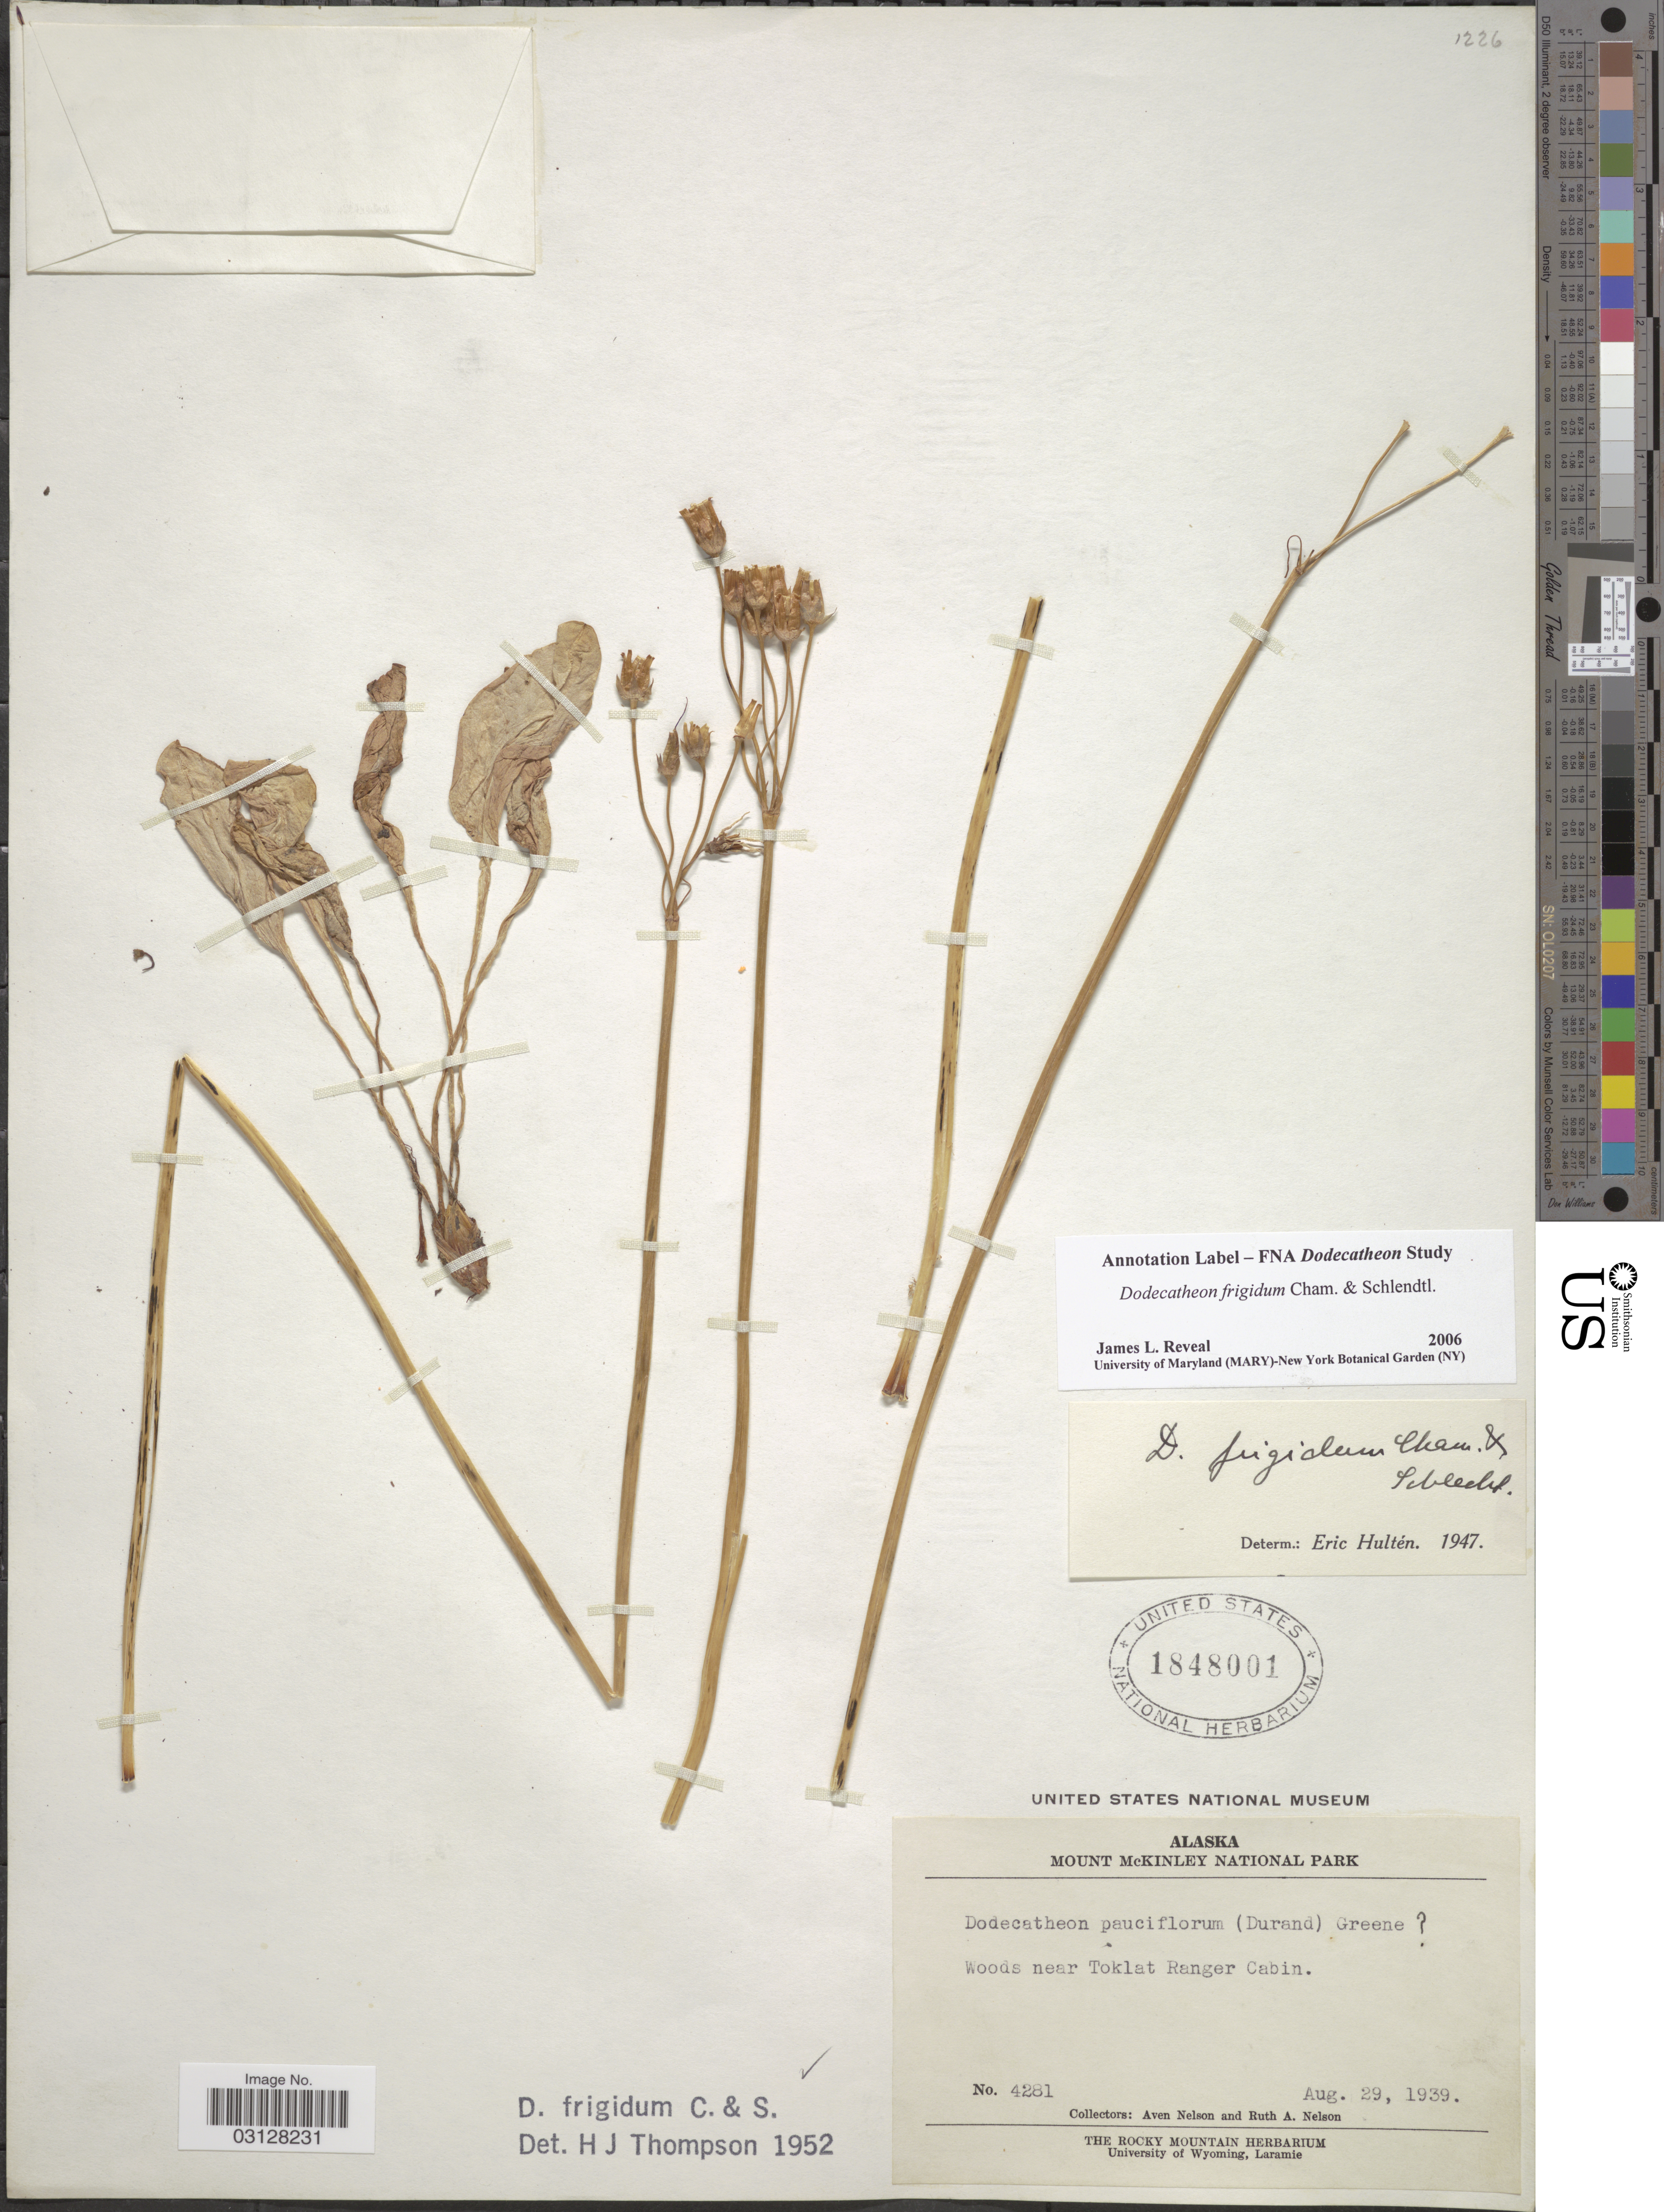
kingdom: Plantae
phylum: Tracheophyta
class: Magnoliopsida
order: Ericales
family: Primulaceae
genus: Dodecatheon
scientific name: Dodecatheon frigidum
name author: Cham. & Schltdl.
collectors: A. Nelson & R. A. Nelson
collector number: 4281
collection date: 1939-08-29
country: United States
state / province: Alaska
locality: Mount McKinley National Park. Woods near Toklat Ranger Cabin.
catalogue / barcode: US 1848001